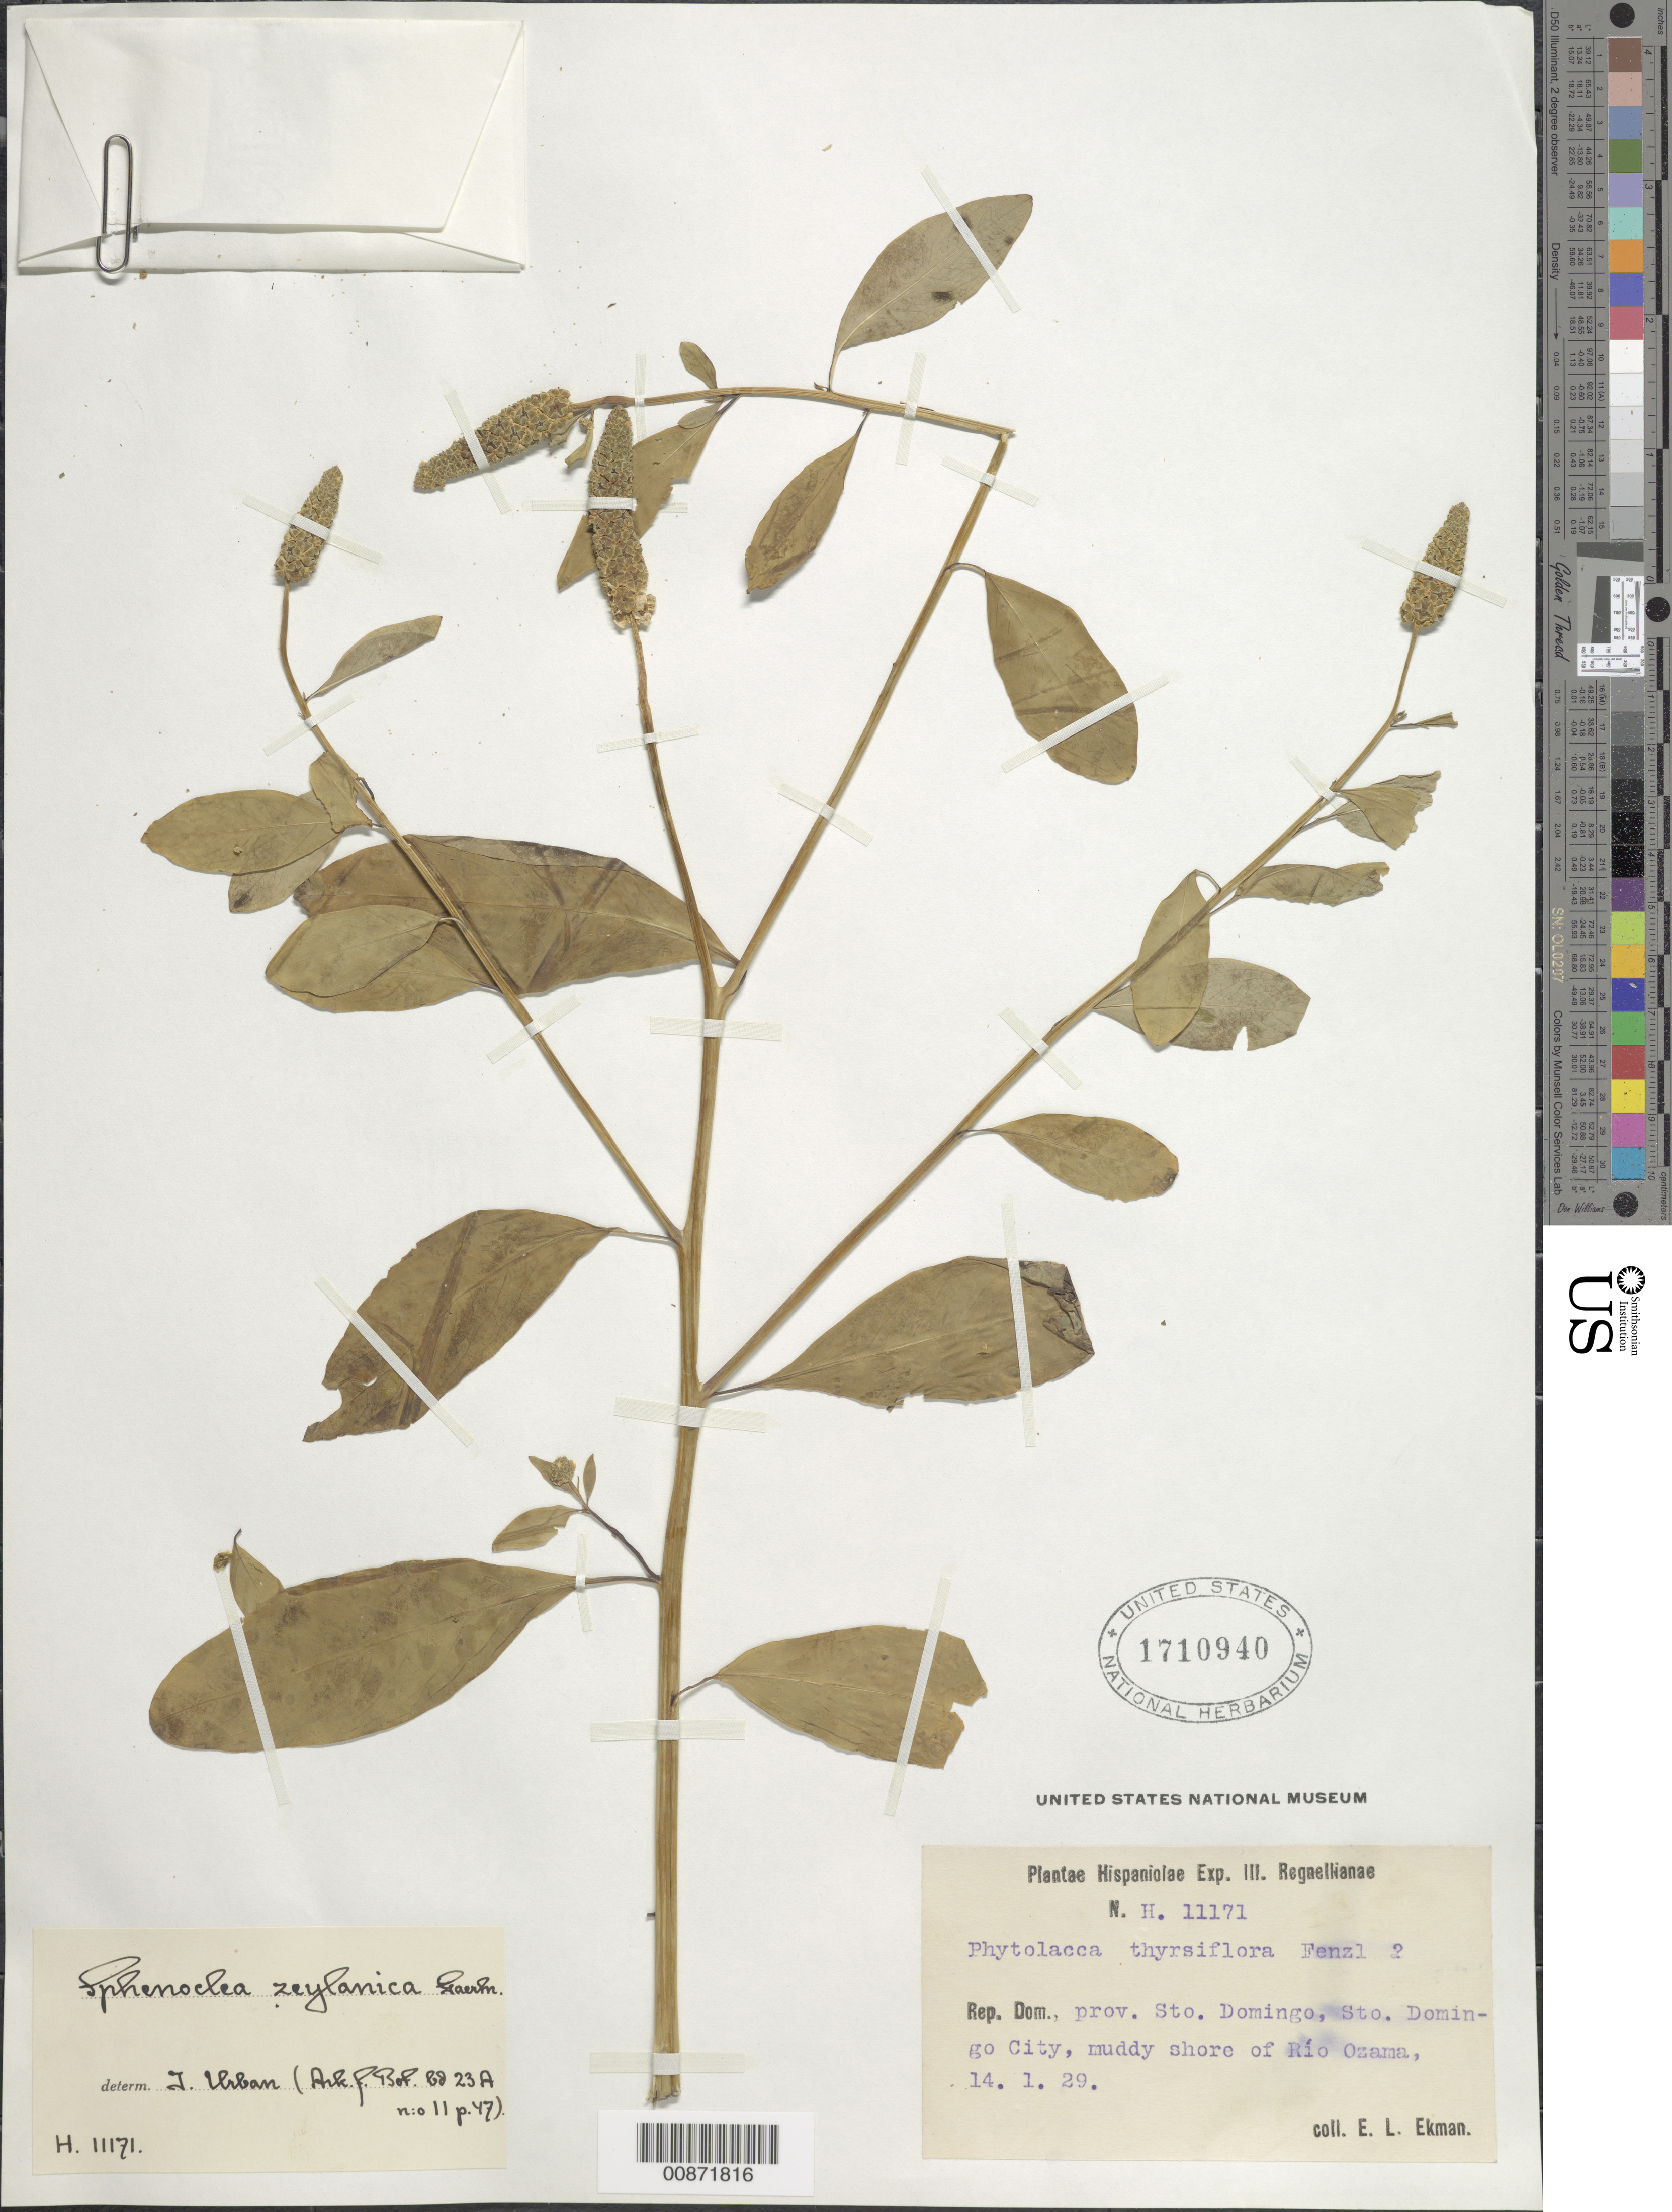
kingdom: Plantae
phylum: Tracheophyta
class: Magnoliopsida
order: Solanales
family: Sphenocleaceae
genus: Sphenoclea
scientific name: Sphenoclea zeylanica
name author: Gaertn.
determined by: Urban, Ignatz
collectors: E. L. Ekman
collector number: H 11171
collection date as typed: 14 Jan 1929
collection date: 1929-01-14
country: Dominican Republic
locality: Sto. Domingo City, shore of Río Ozama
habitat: Muddy shore of river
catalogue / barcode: US 1710940